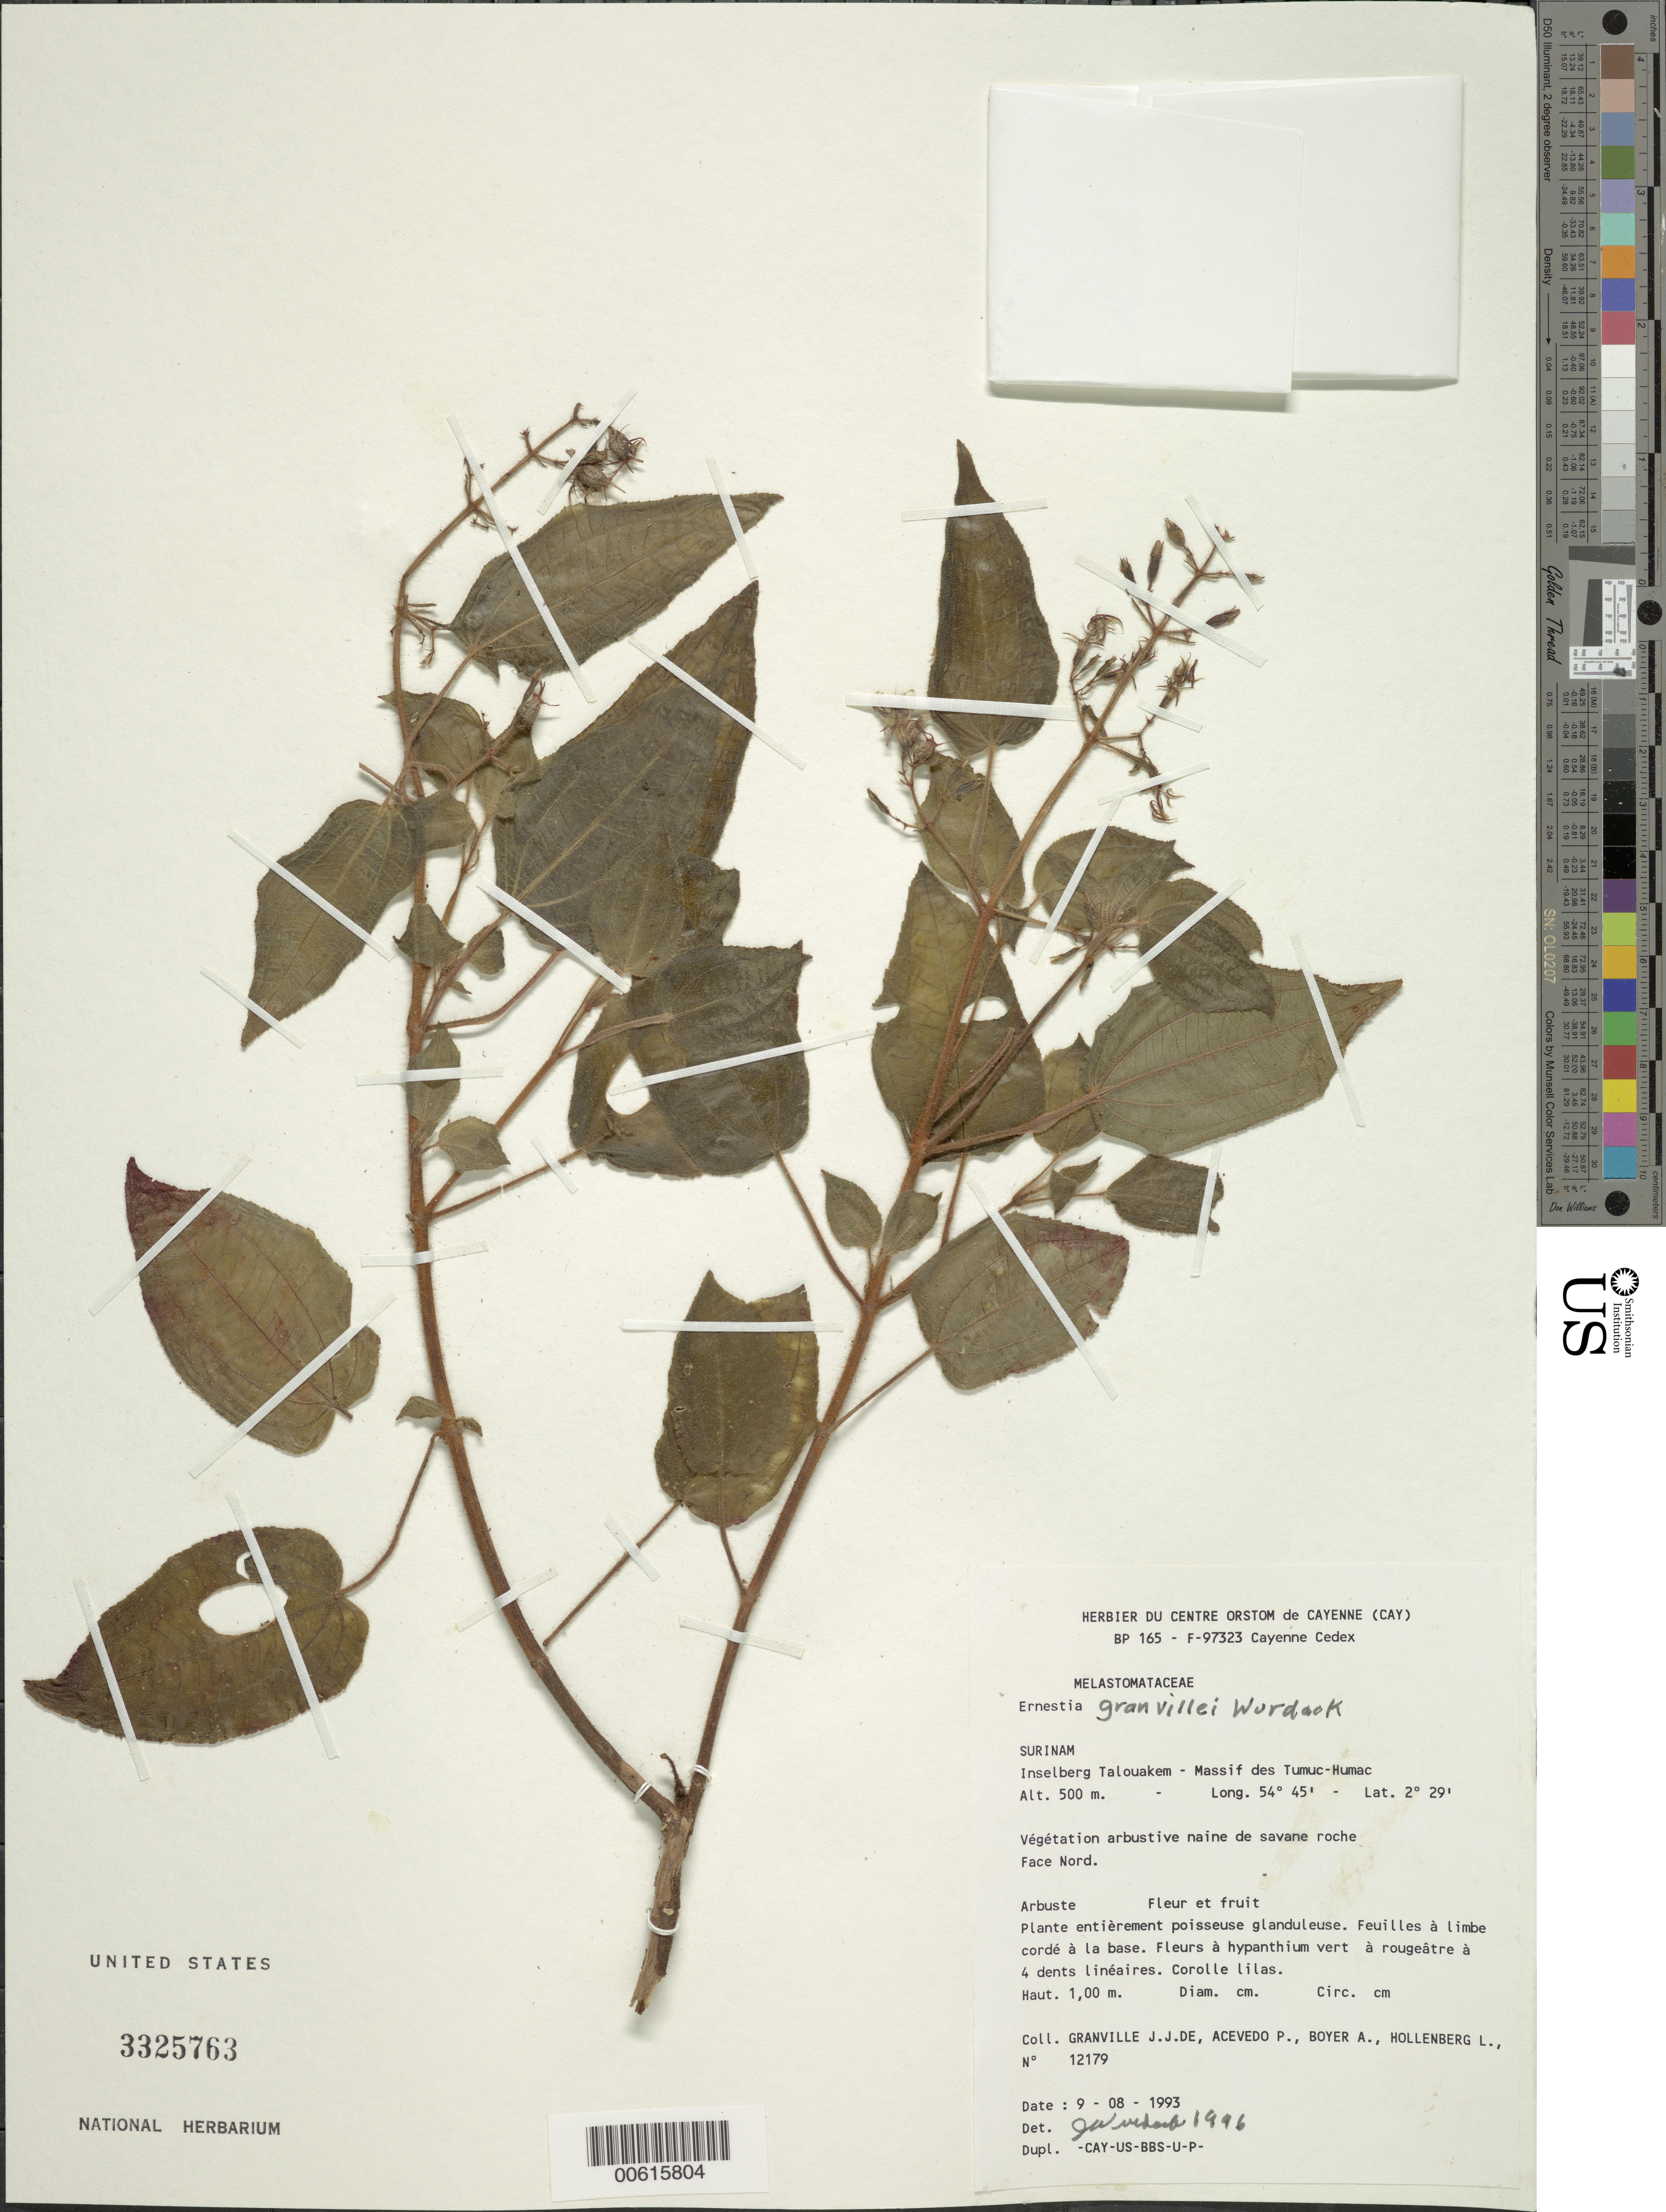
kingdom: Plantae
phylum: Tracheophyta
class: Magnoliopsida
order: Myrtales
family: Melastomataceae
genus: Ernestia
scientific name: Ernestia granvillei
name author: Wurdack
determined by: Wurdack, John J., (US), US (UNITED STATES)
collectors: J.-J. de Granville, P. Acevedo-Rodr., A. Boyer & L. Hollenberg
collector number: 12179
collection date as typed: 9-Aug-93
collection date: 1993-08-09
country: Suriname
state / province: Sipaliwini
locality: Inselberg Talouakem, Massif des Tumuc-Humac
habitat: Vegetation arbustive naine de savane roche. Face Nord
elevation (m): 500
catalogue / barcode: US 3325763